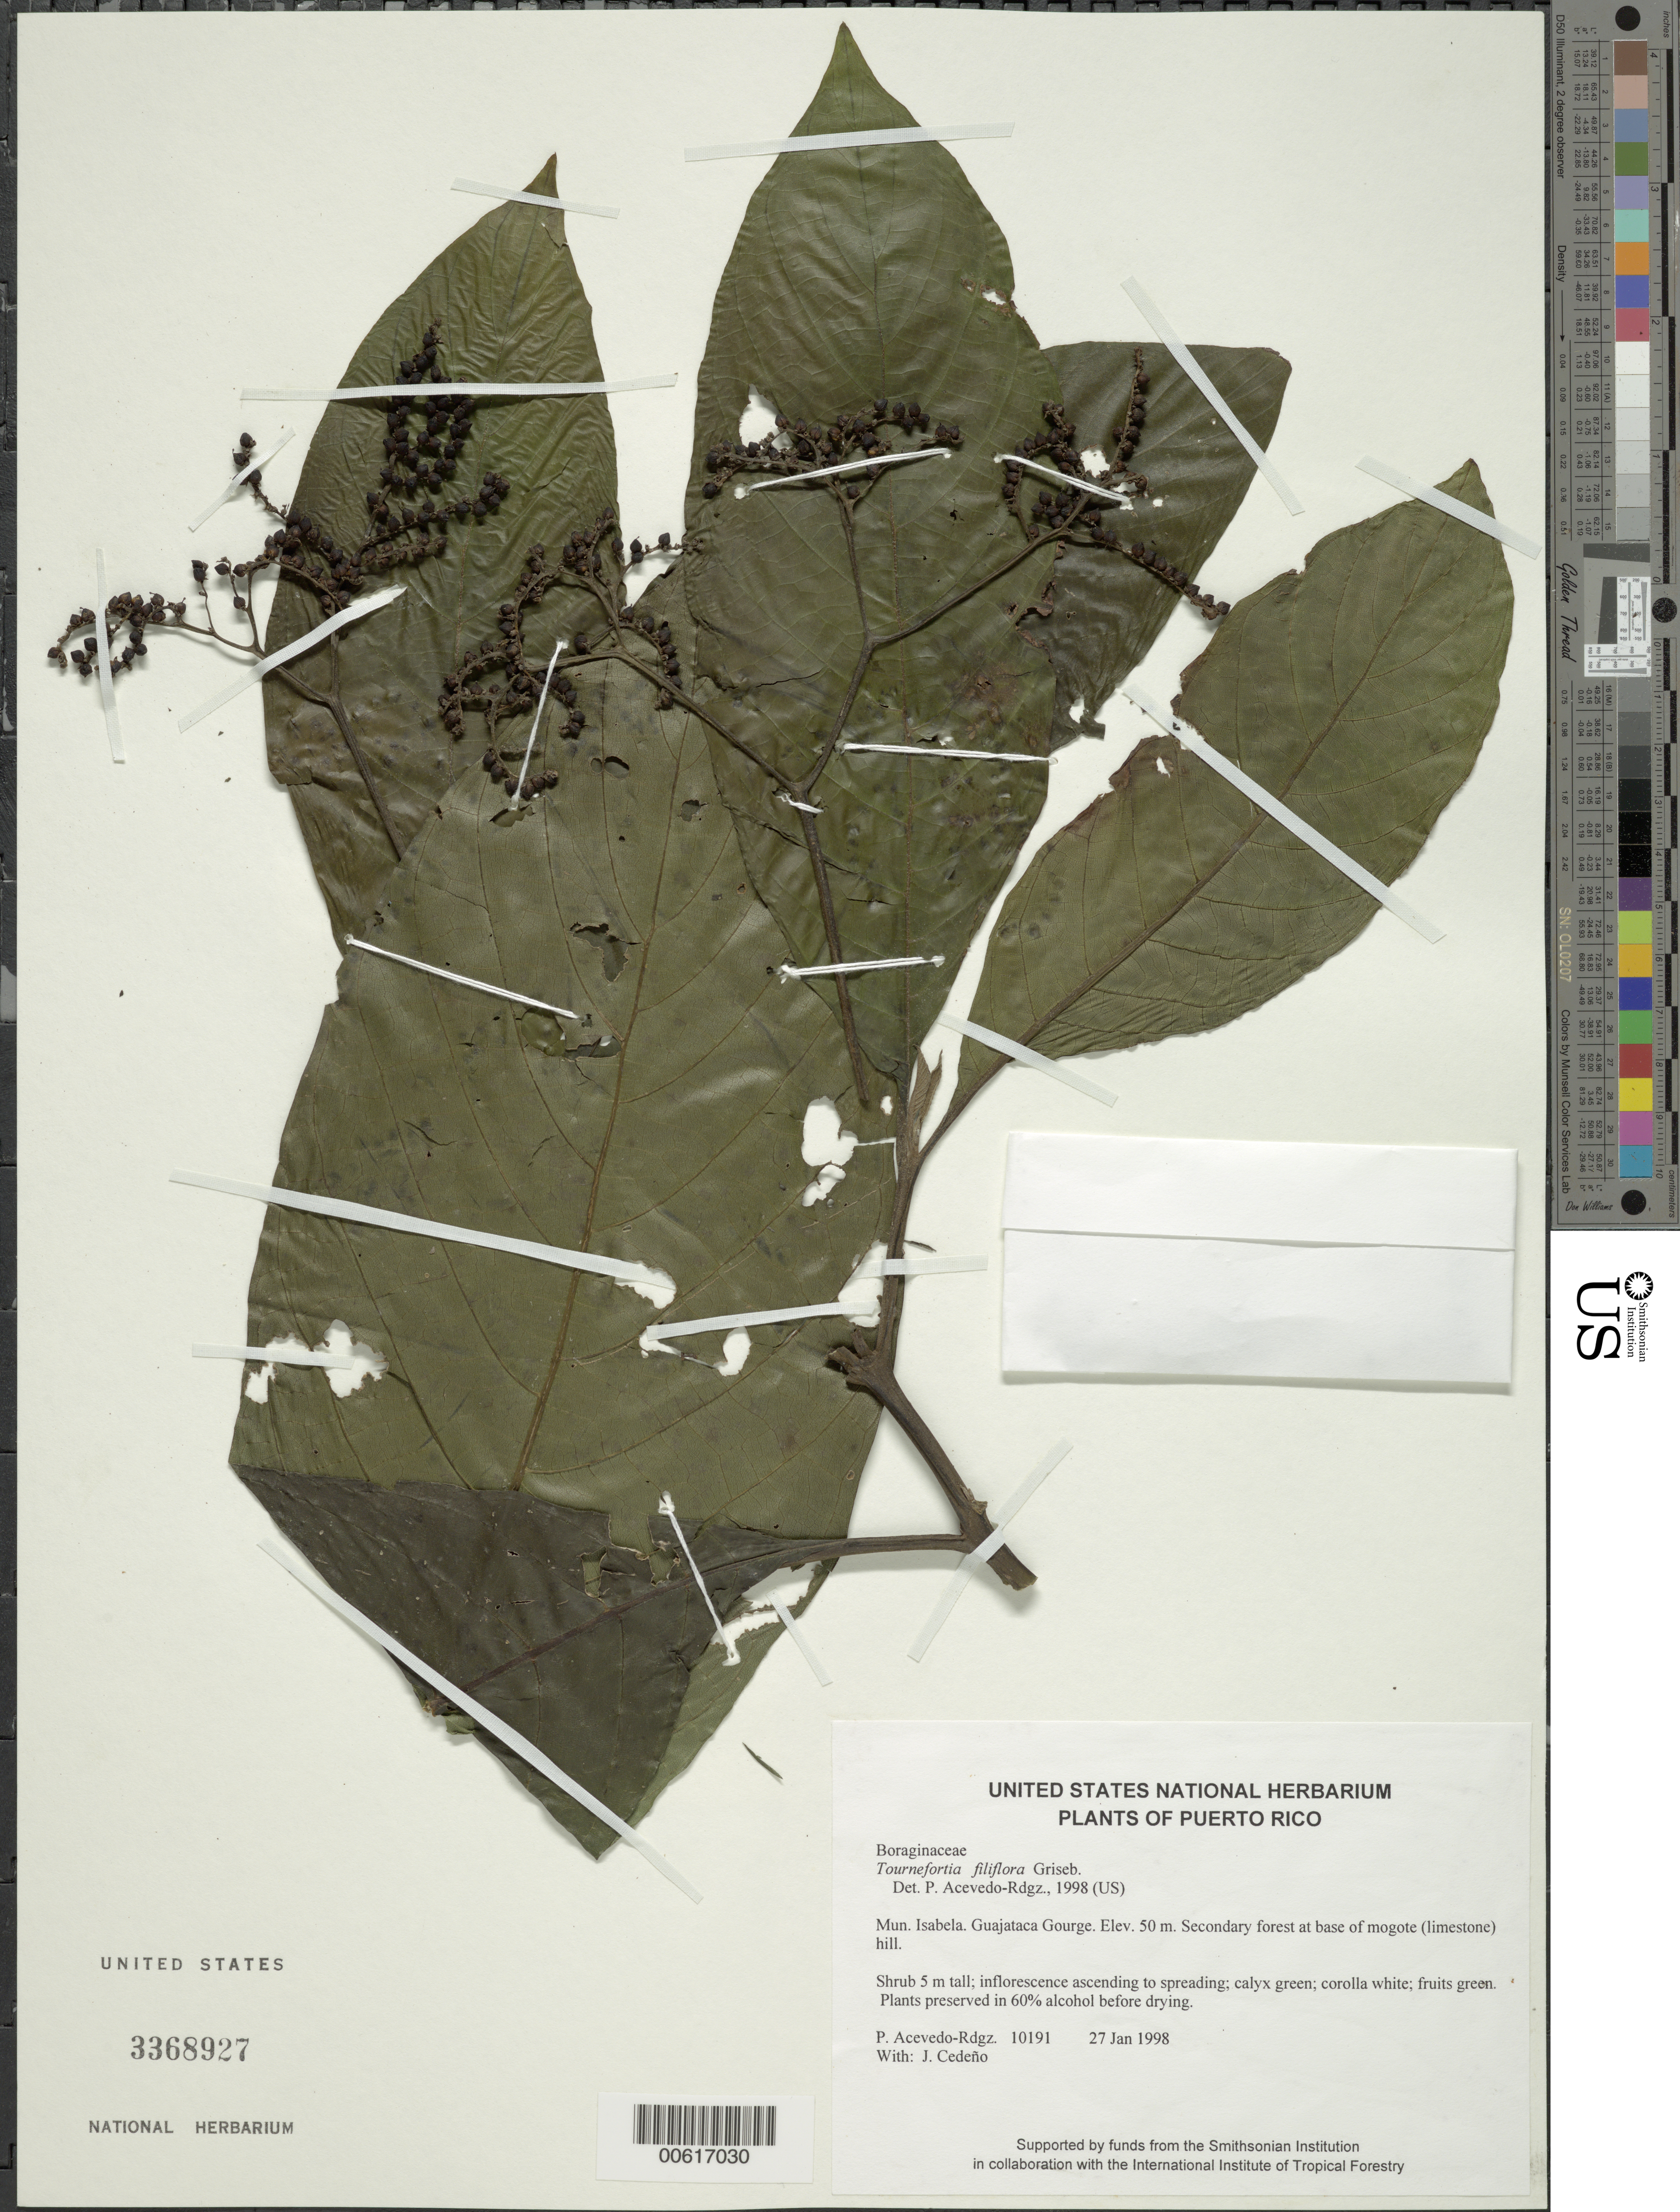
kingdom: Plantae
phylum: Tracheophyta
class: Magnoliopsida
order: Boraginales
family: Heliotropiaceae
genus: Tournefortia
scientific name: Tournefortia filiflora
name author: Griseb.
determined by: Acevedo-Rodríguez, P., (BOT), Smithsonian Institution - National Museum of Natural History (UNITED STATES)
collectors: P. Acevedo-Rodr. & J. A. Cedeño M.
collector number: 10191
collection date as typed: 27 Jan 1998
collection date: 1998-01-27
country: Puerto Rico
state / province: Isabela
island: Puerto Rico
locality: Isabela. Guajataca Gourge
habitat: Secondary forest at base of mogote (limestone) hill.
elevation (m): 50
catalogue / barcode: US 3368927